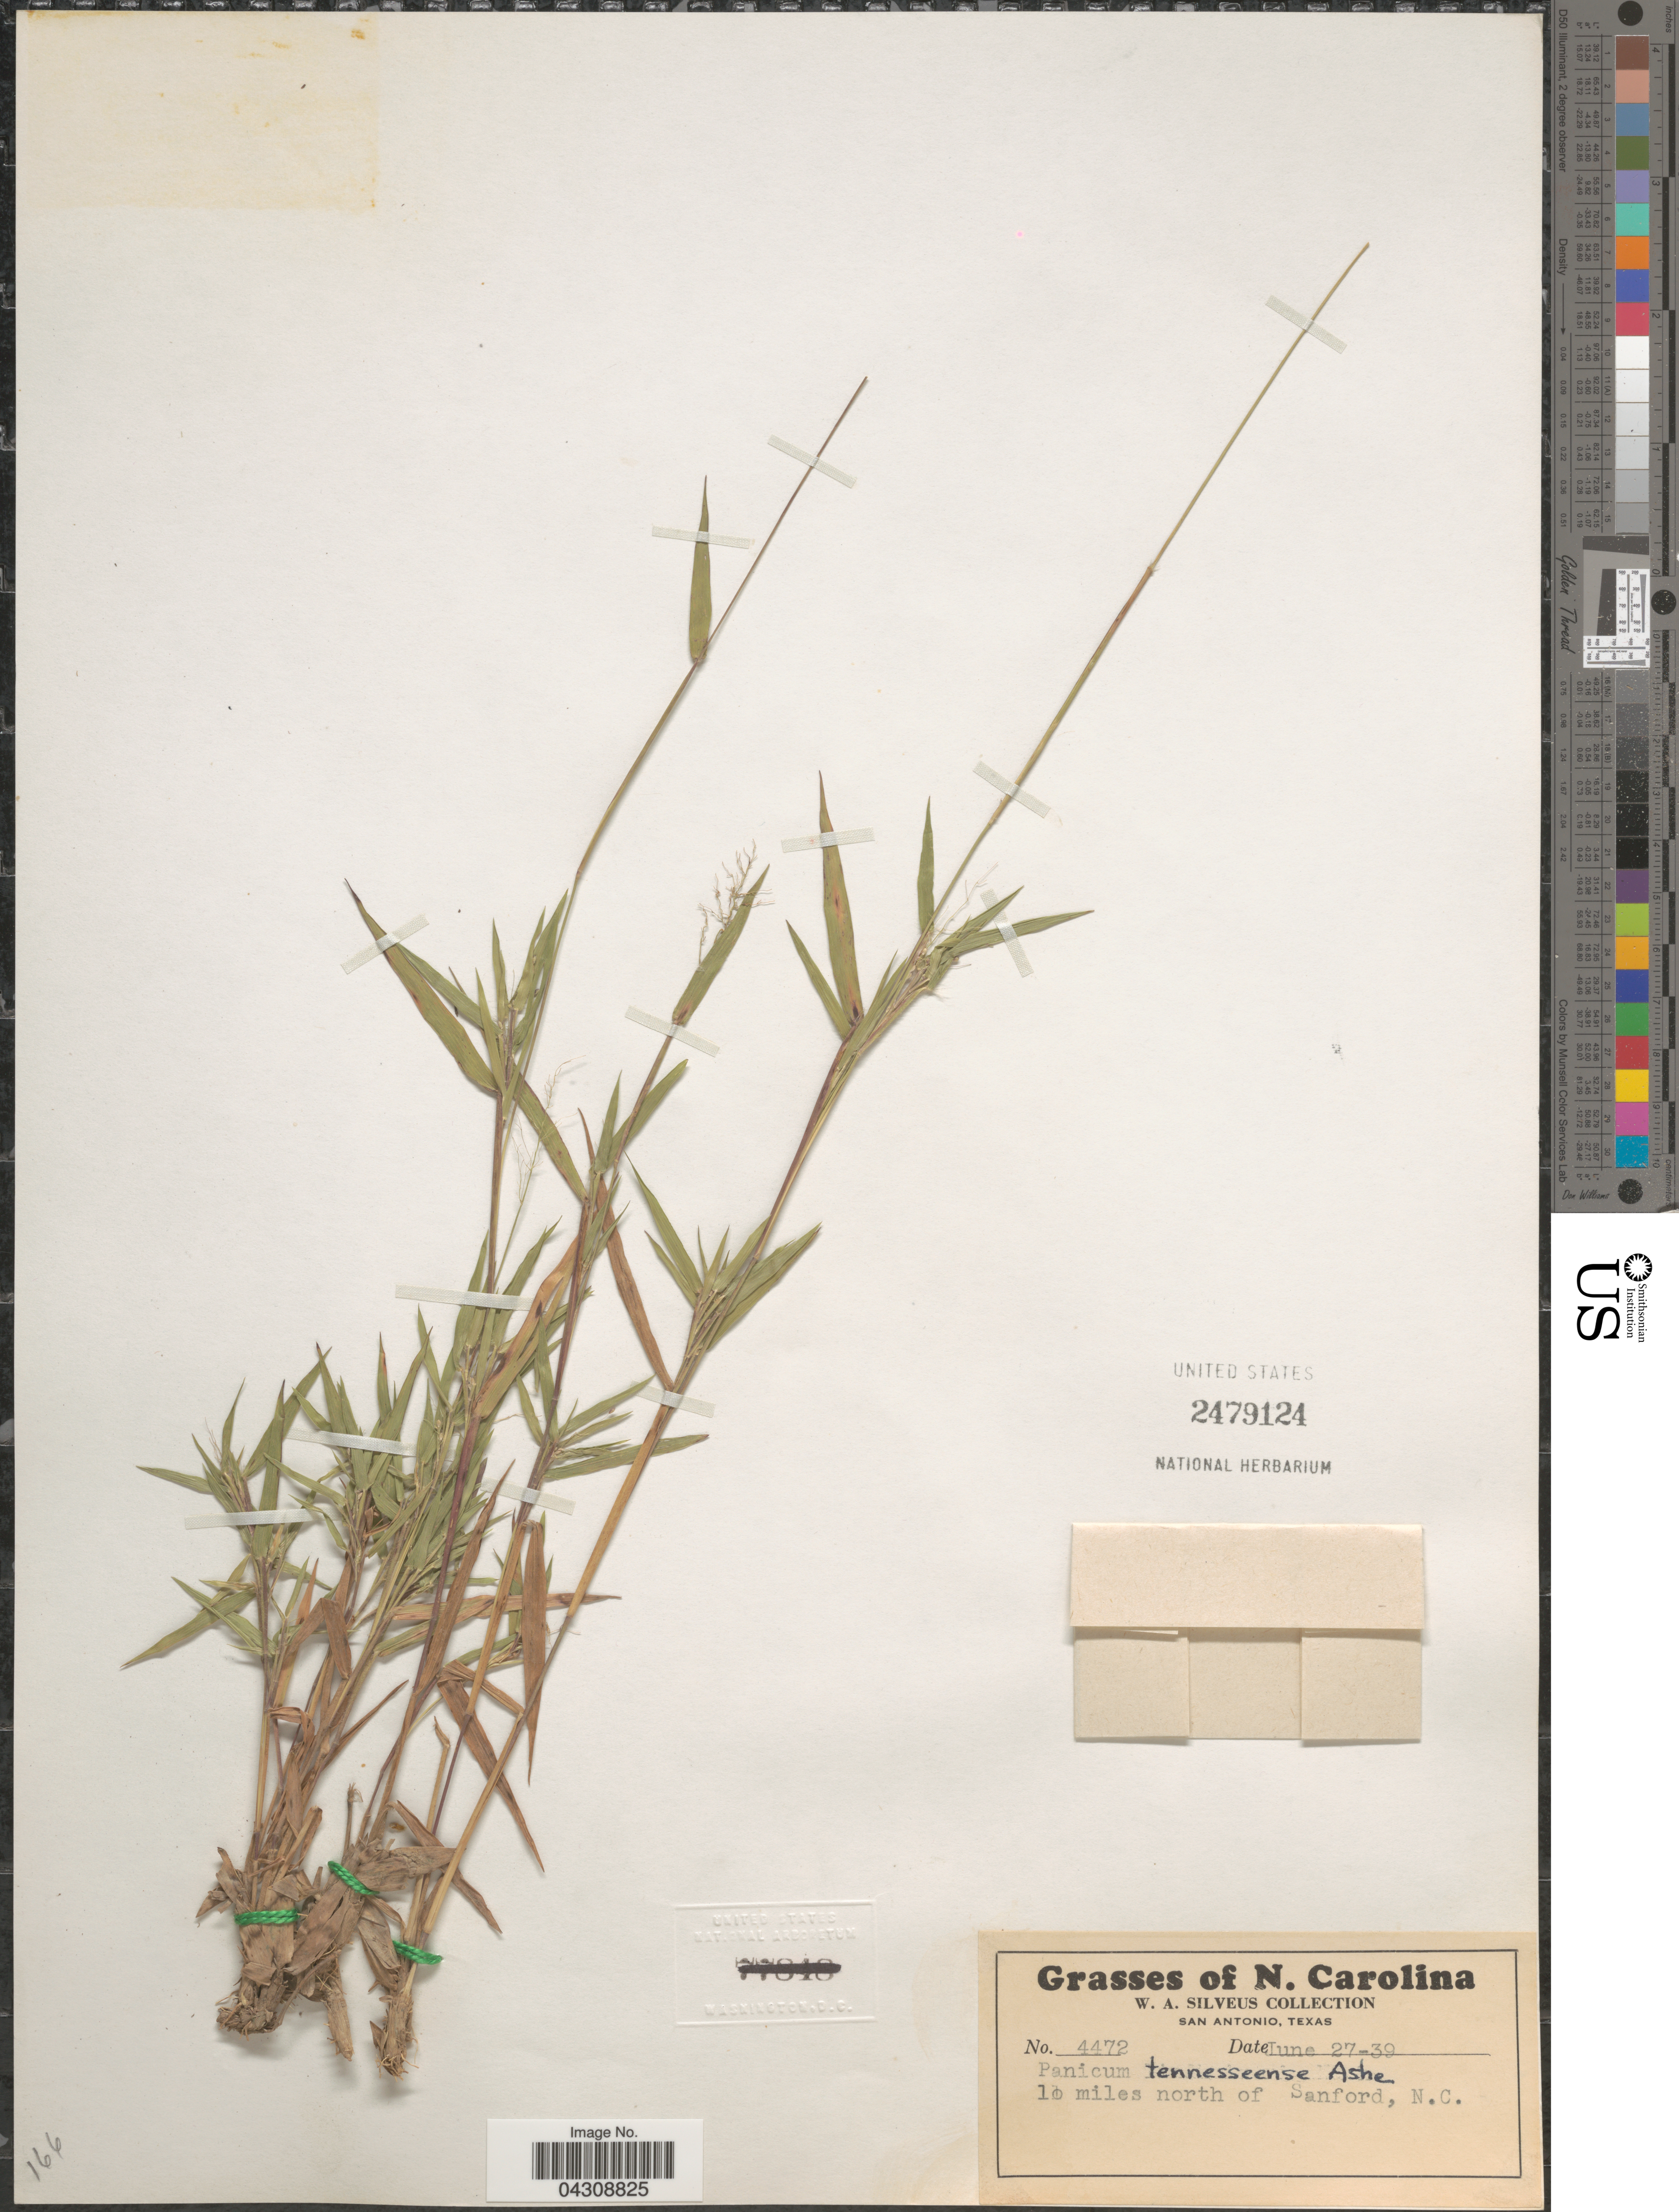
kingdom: Plantae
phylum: Tracheophyta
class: Liliopsida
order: Poales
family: Poaceae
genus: Dichanthelium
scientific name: Dichanthelium acuminatum var. acuminatum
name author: (Sw.) Gould & C.A. Clark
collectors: W. Silveus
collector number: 4472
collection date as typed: Transcribed d/m/y: 27/6/39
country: United States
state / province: North Carolina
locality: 10 miles north of Sanford.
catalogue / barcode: US 2479124